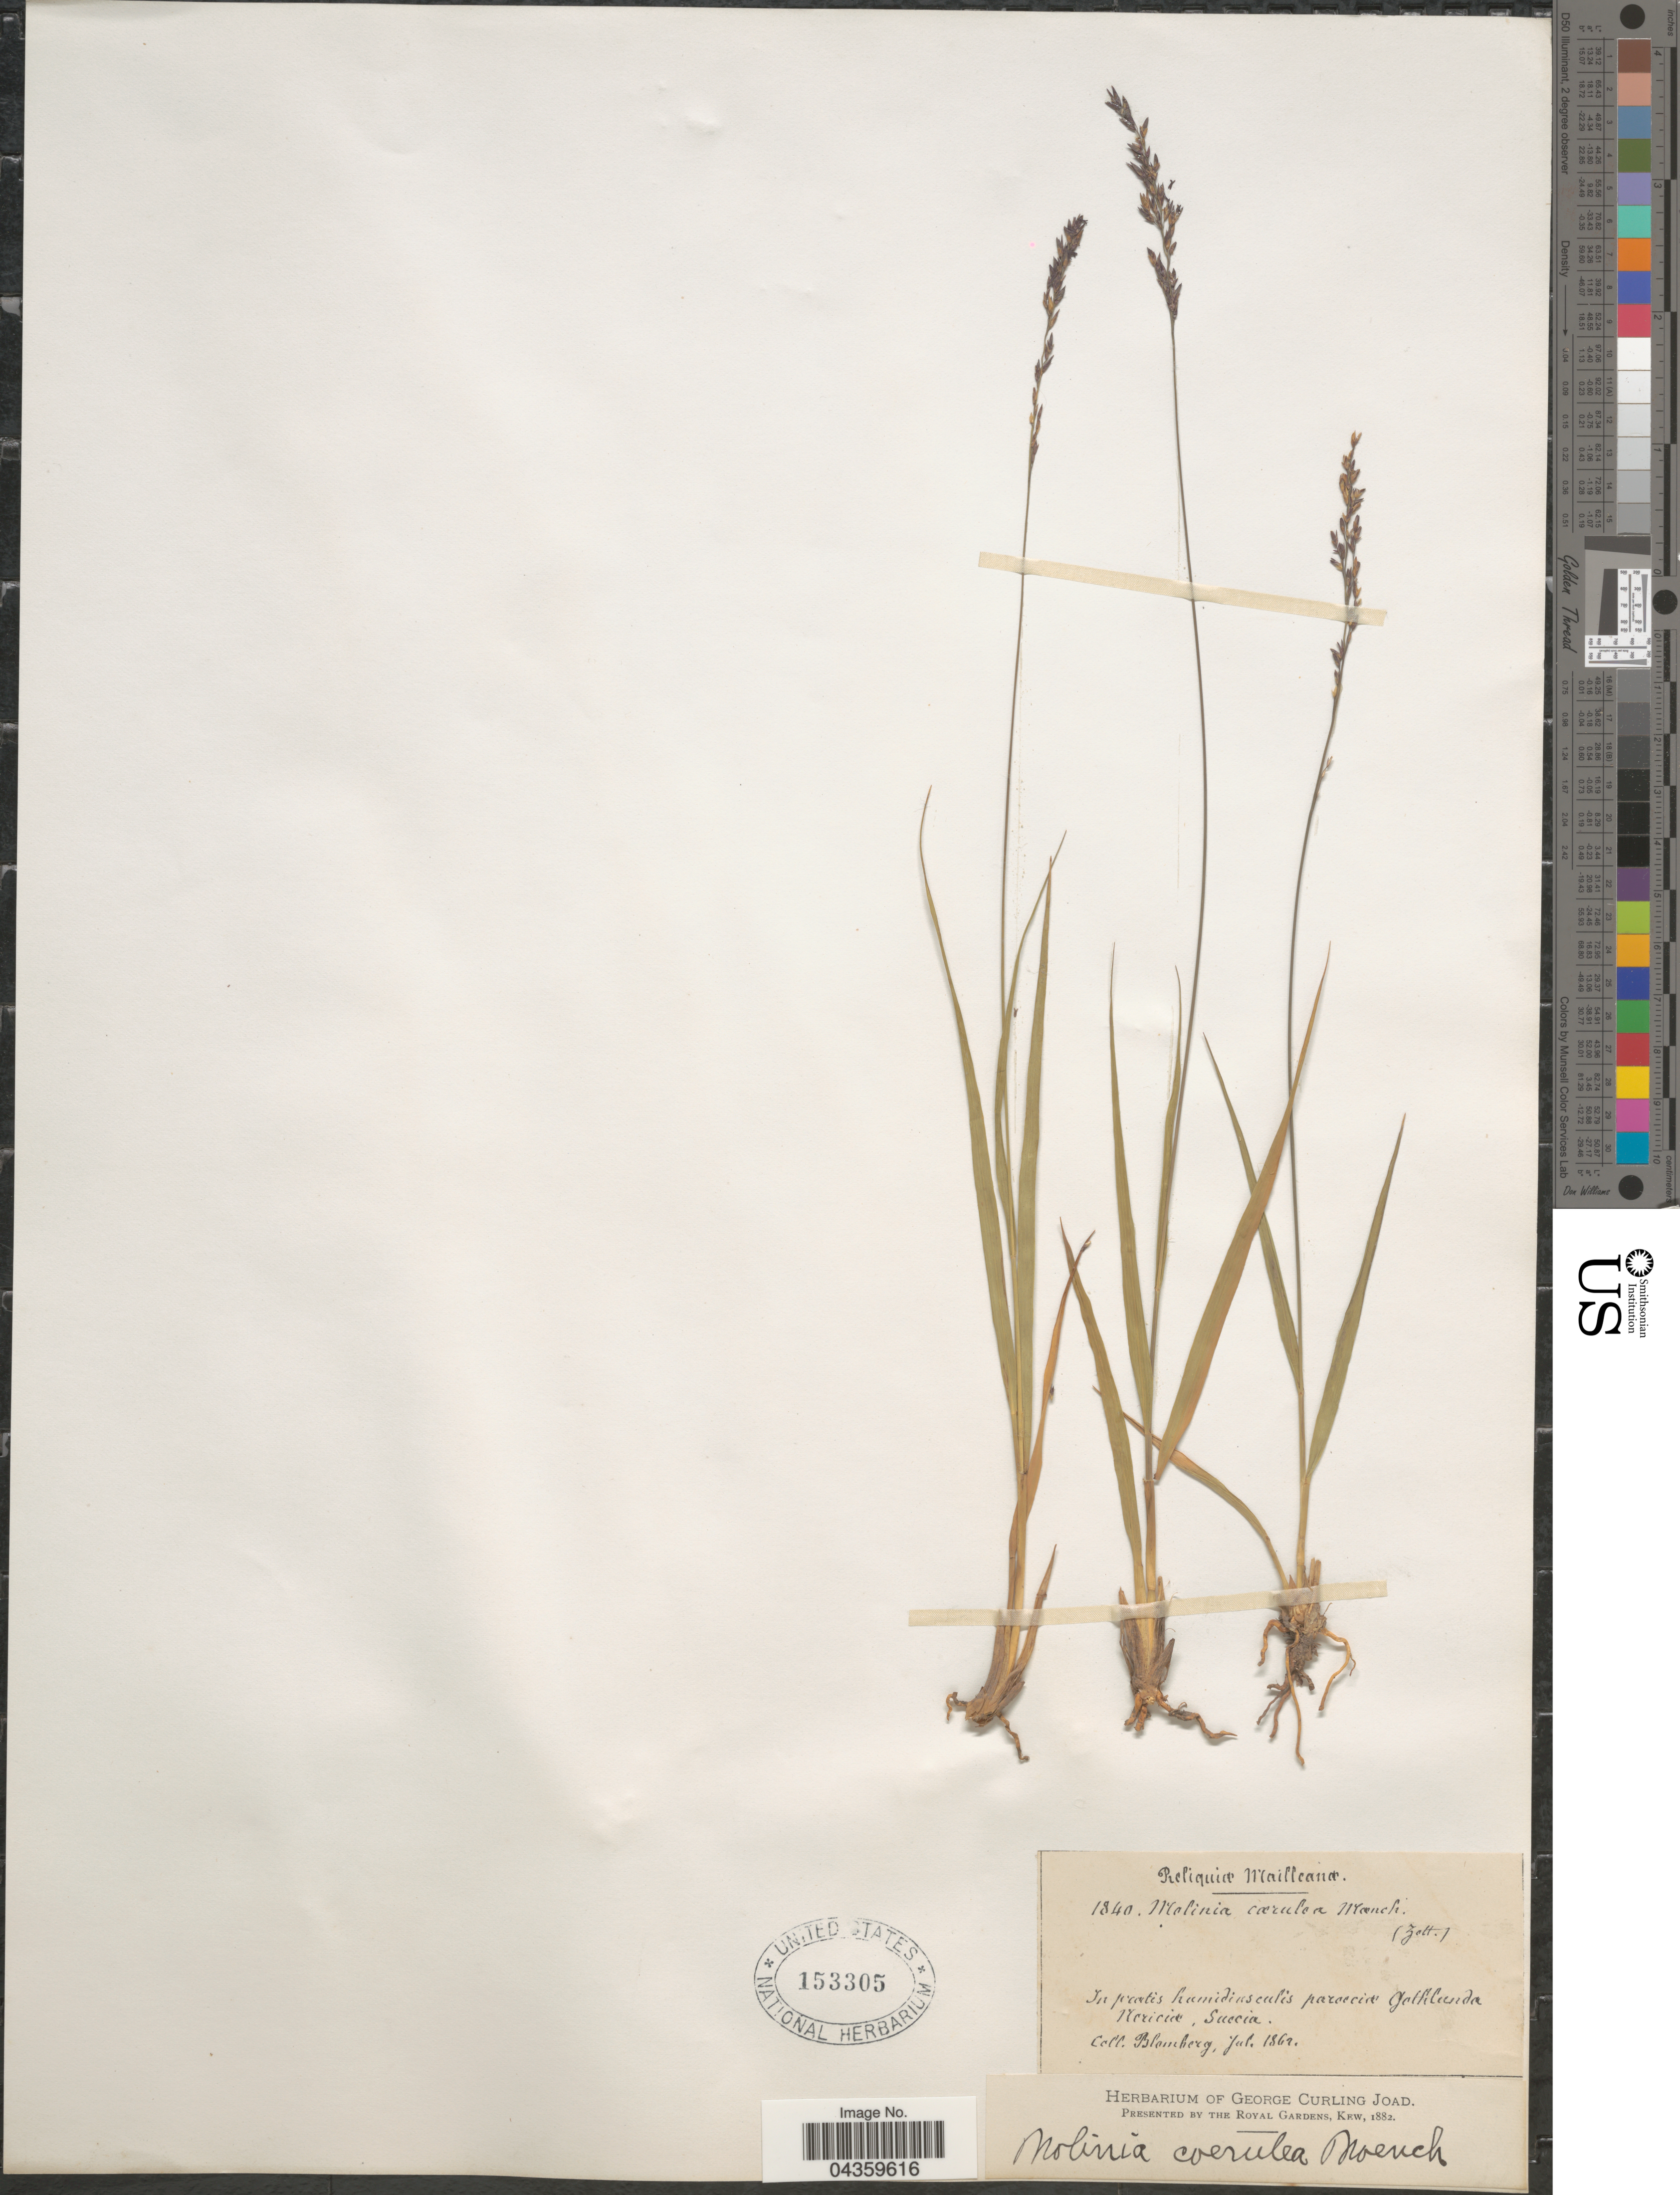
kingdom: Plantae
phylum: Tracheophyta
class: Liliopsida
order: Poales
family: Poaceae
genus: Molinia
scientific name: Molinia caerulea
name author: (L.) Moench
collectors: Blomberg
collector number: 1840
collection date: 1862-07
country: Sweden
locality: In pratis humidiusculis pareaive Gottilanda Mericiæ, Suecia.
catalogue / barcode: US 153305